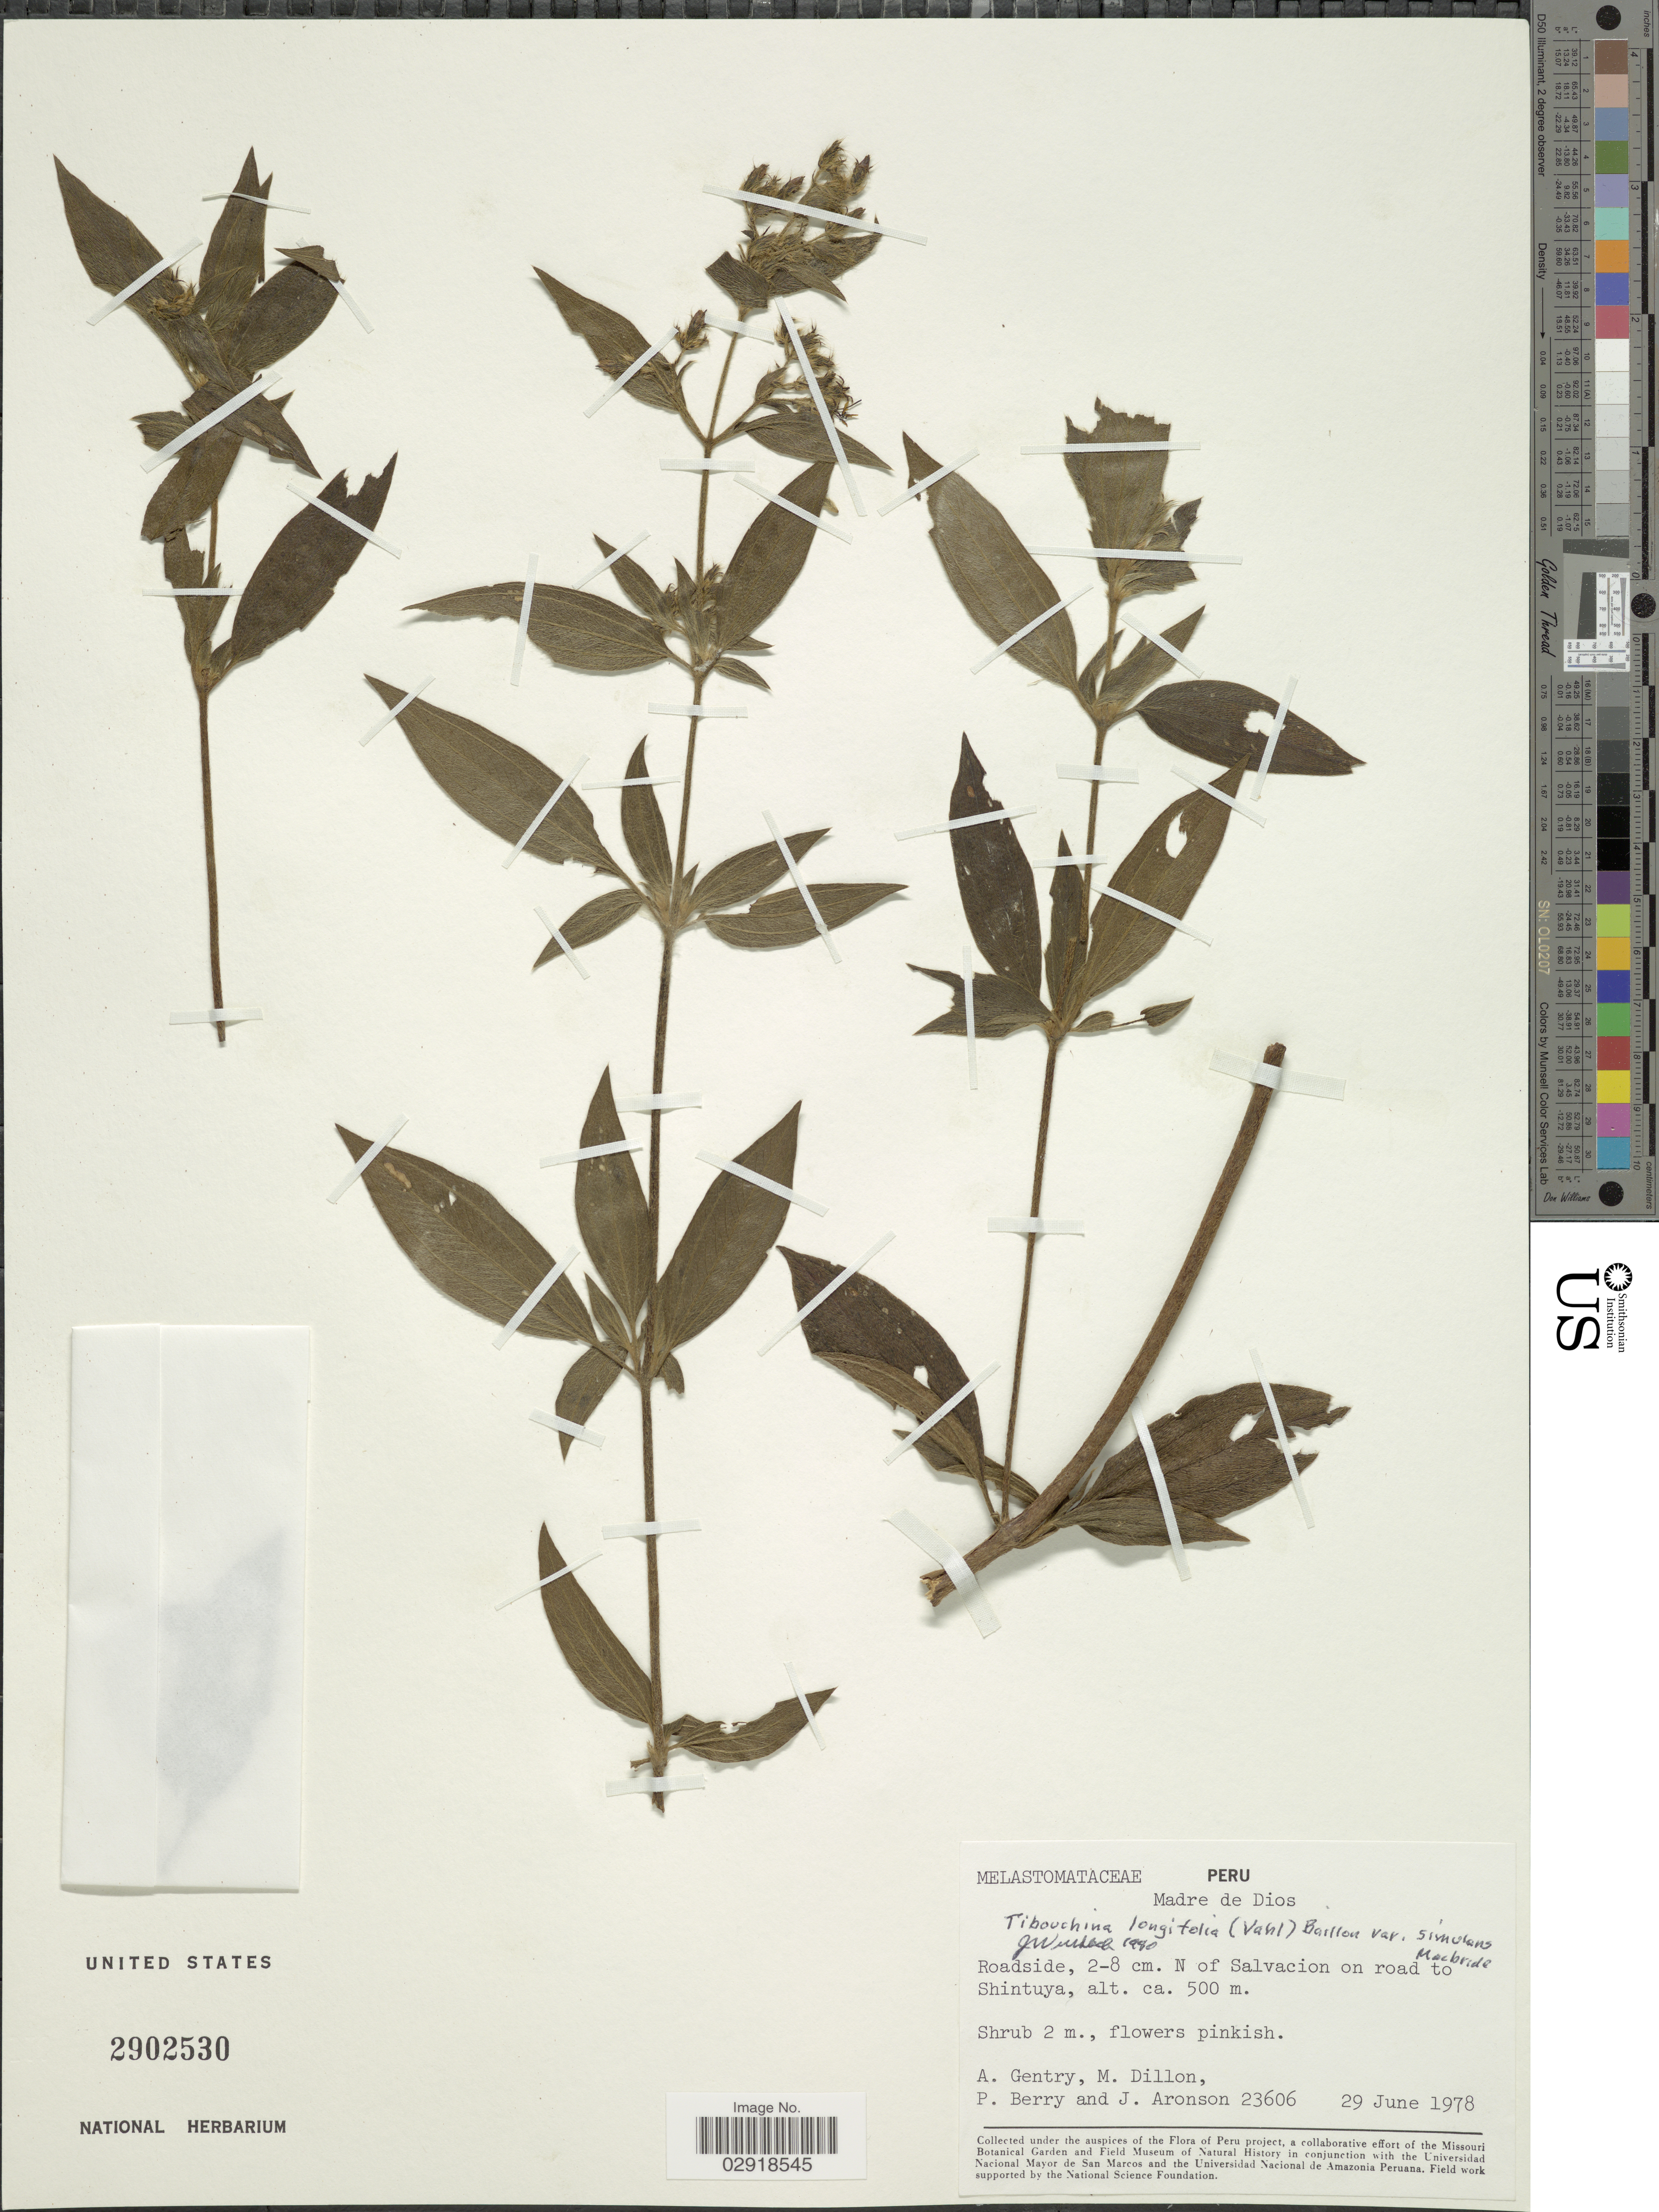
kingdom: Plantae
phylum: Tracheophyta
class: Magnoliopsida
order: Myrtales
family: Melastomataceae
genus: Chaetogastra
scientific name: Chaetogastra longifolia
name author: (Vahl) DC.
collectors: A. H. Gentry, M. O. Dillon, P. Berry & J. Aronson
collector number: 23606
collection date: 1978-06-29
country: Peru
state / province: Madre de Dios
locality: N of Salvacion on road to Shintuya.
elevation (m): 500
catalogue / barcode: US 2902530